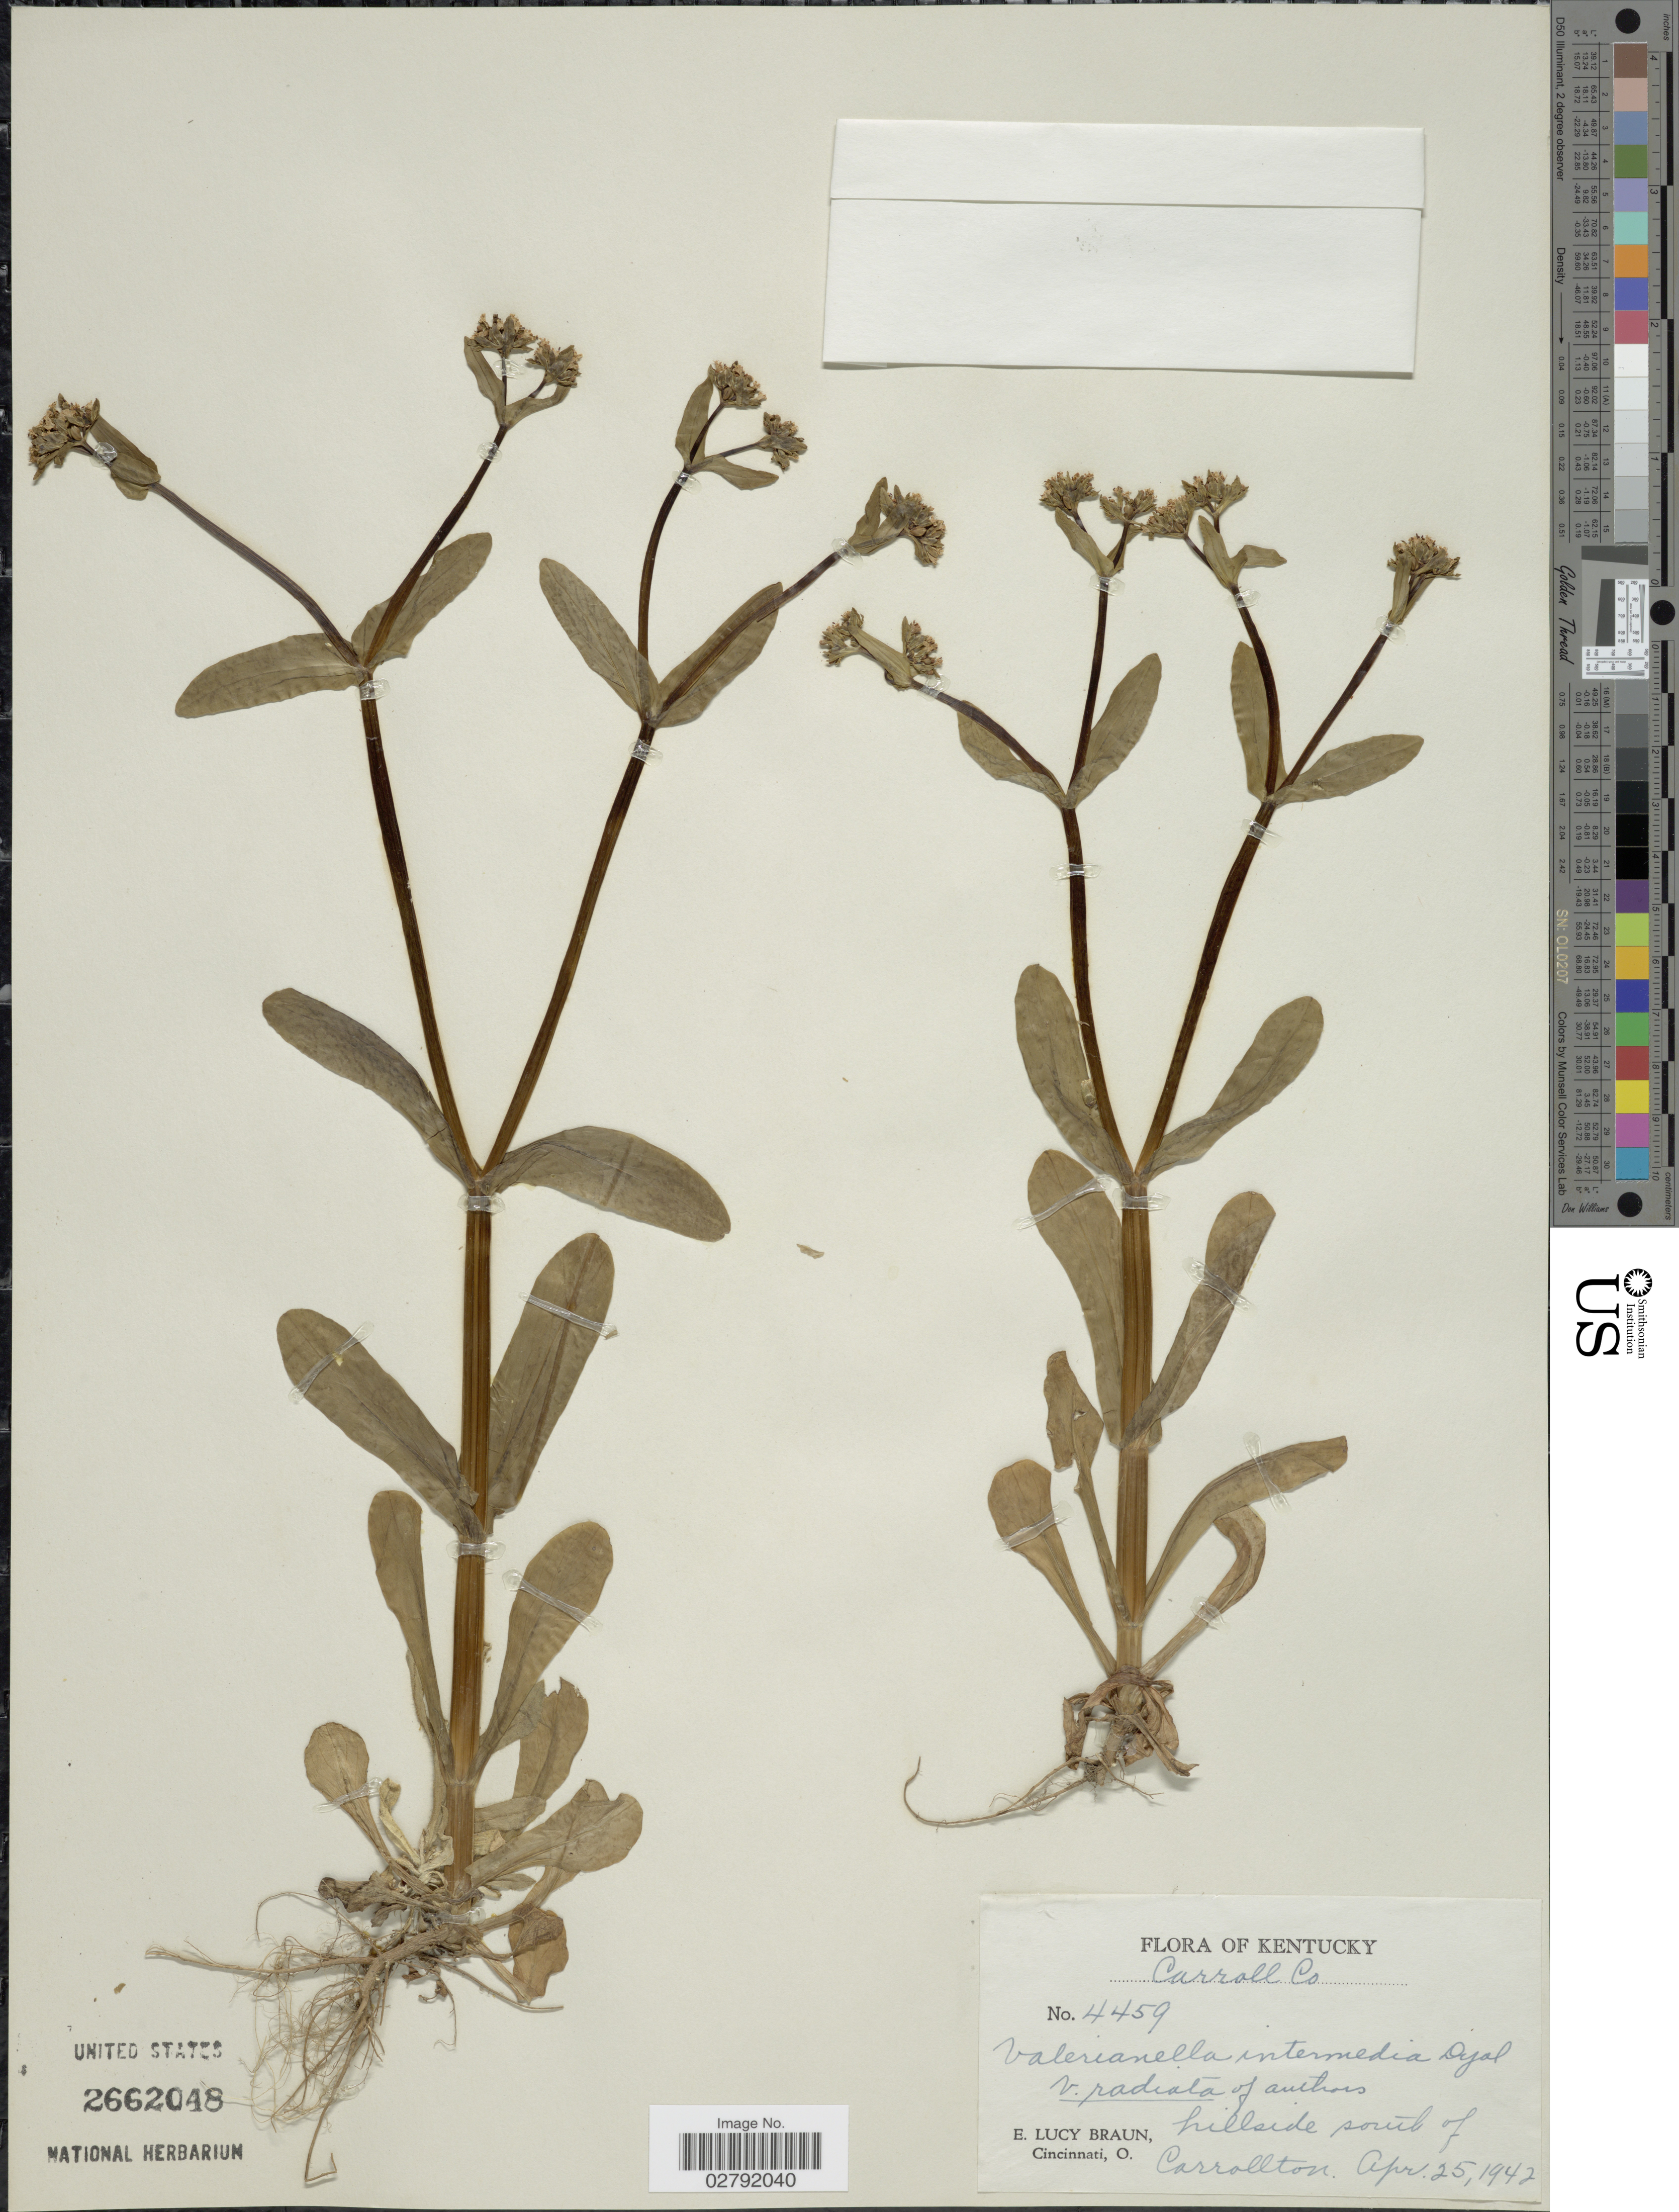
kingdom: Plantae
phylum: Tracheophyta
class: Magnoliopsida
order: Dipsacales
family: Caprifoliaceae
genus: Valerianella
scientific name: Valerianella intermedia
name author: Dyal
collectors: E. L. Braun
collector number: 4459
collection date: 1947-04-25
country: United States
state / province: Kentucky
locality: Carroll Co., hillside south of Carrollton.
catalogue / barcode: US 2662048